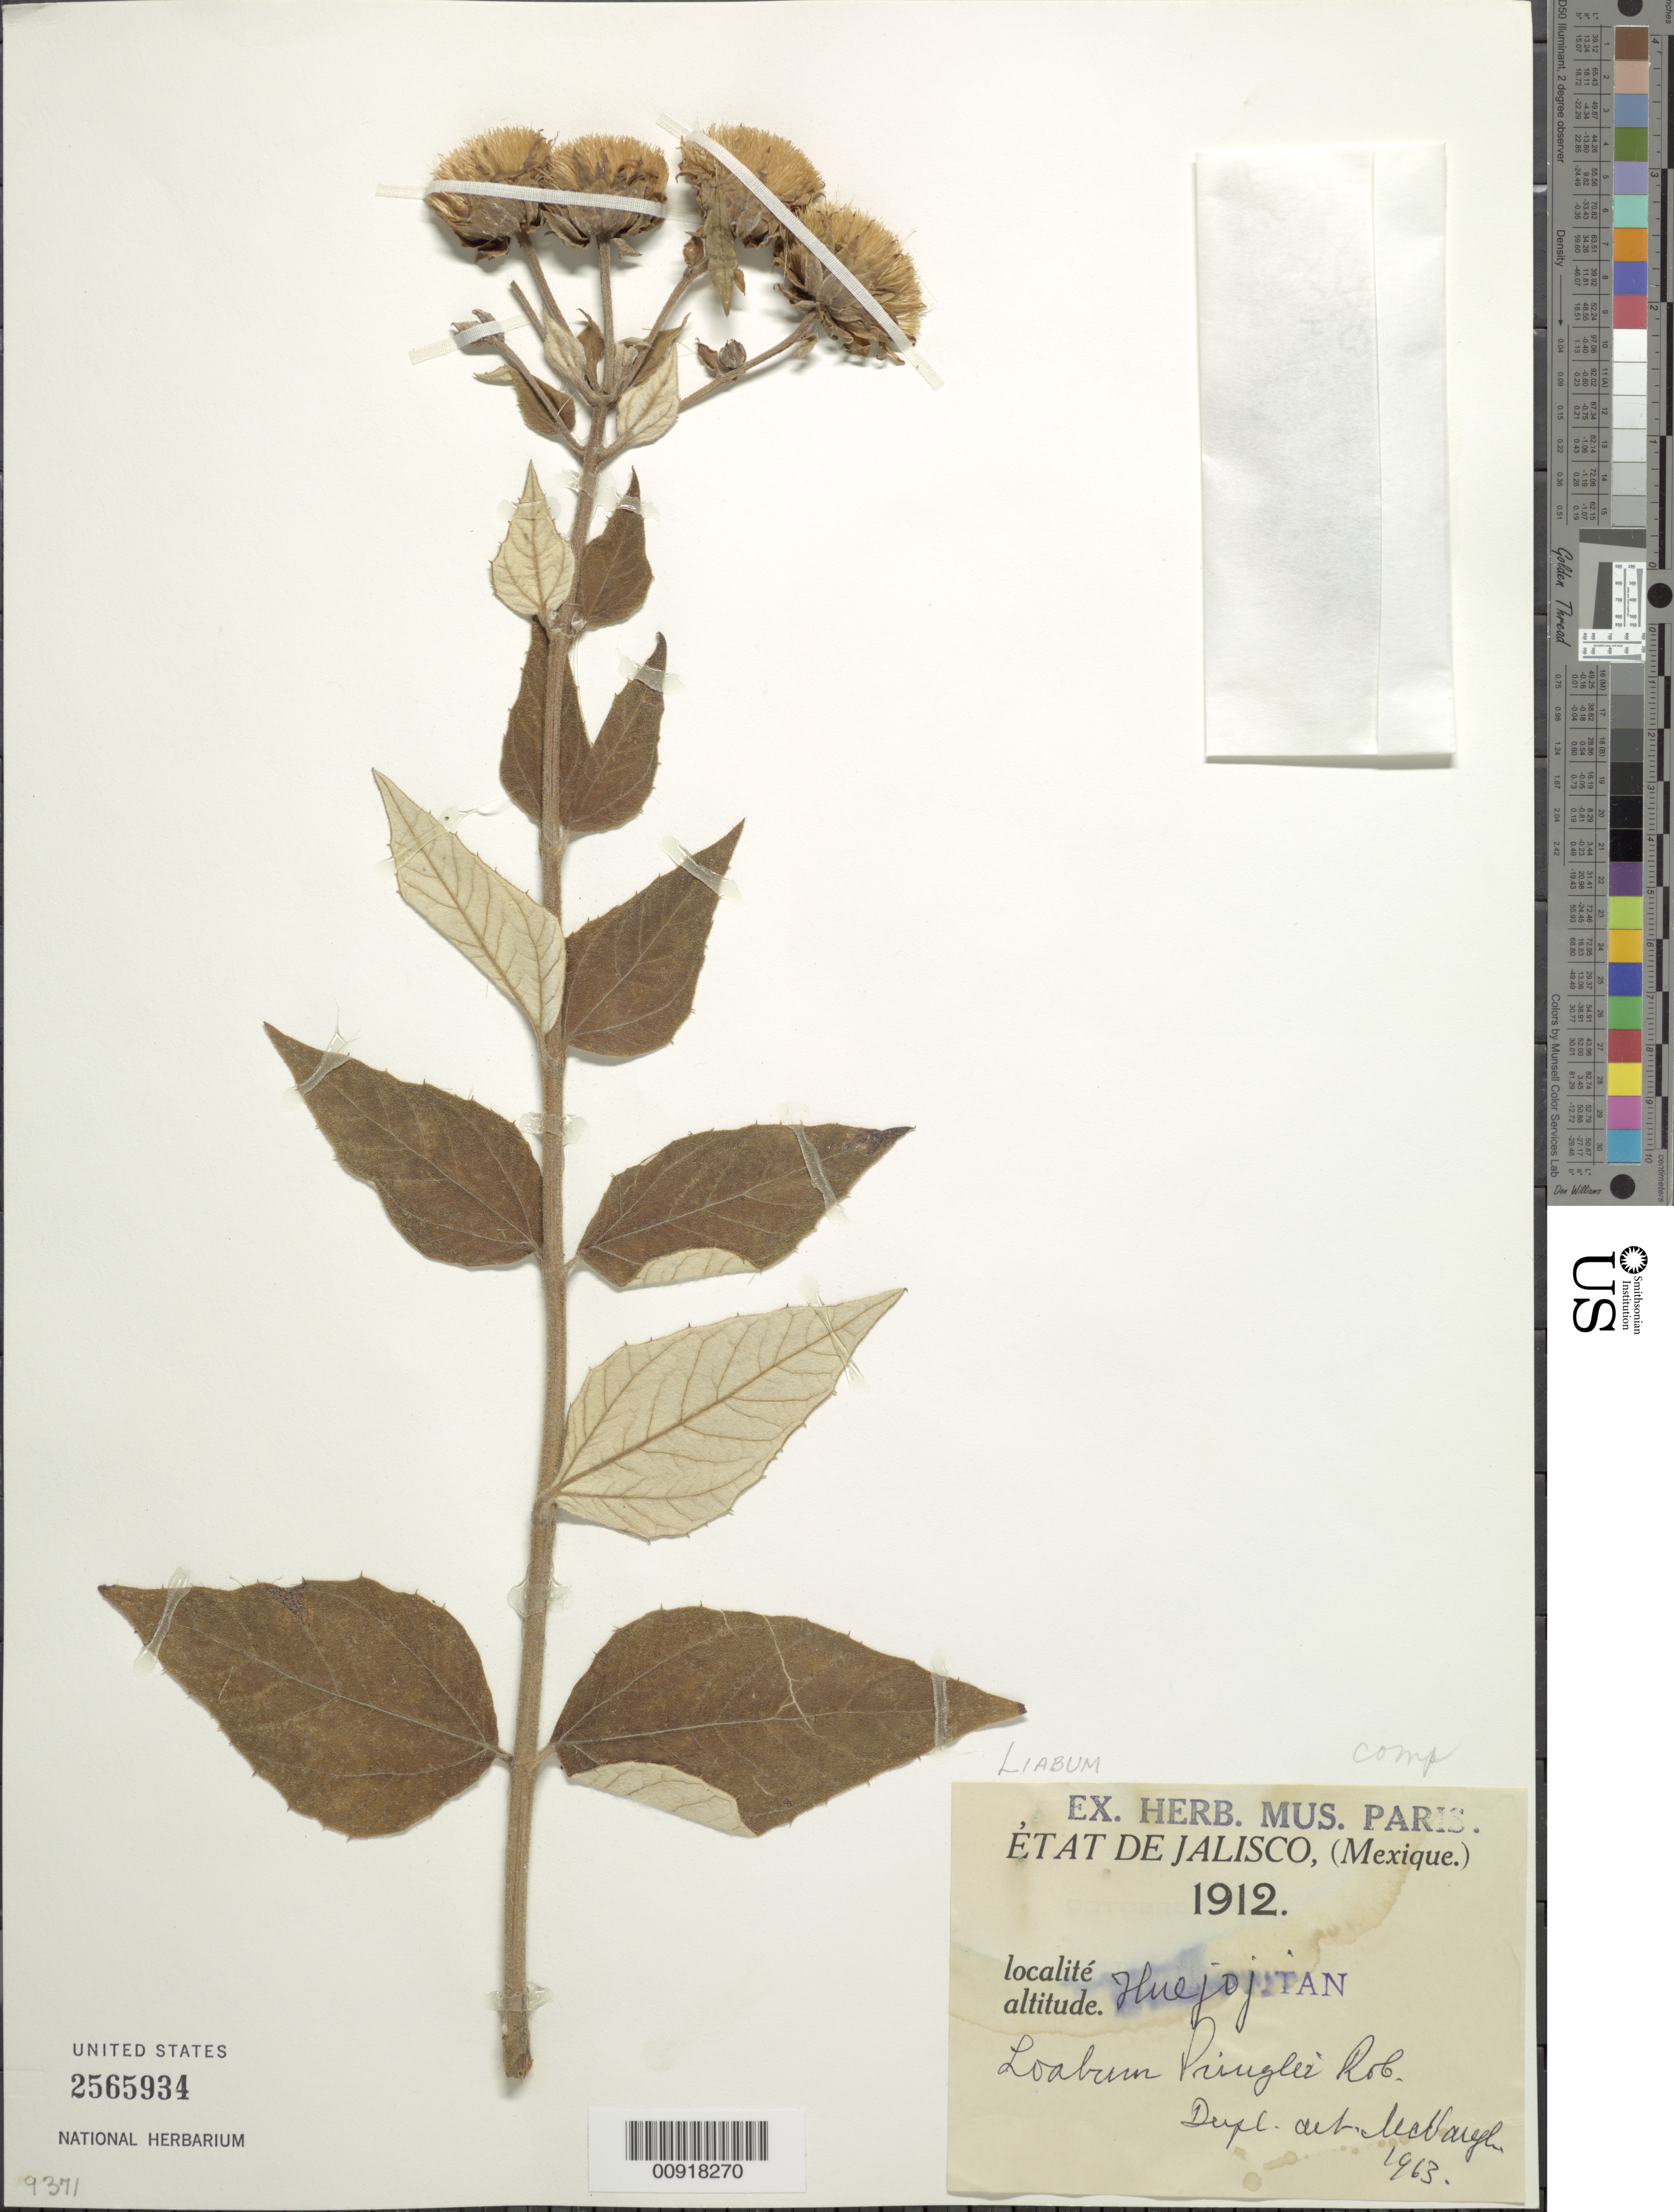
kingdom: Plantae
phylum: Tracheophyta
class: Magnoliopsida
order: Asterales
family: Asteraceae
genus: Sinclairia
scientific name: Sinclairia pringlei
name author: (B.L. Rob. & Greenm.) H. Rob. & Brettell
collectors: ex herb. Mus. Paris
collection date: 1912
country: Mexico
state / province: Jalisco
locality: État de Jalisco, (Mexique). Huejoj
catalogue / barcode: US 2565934